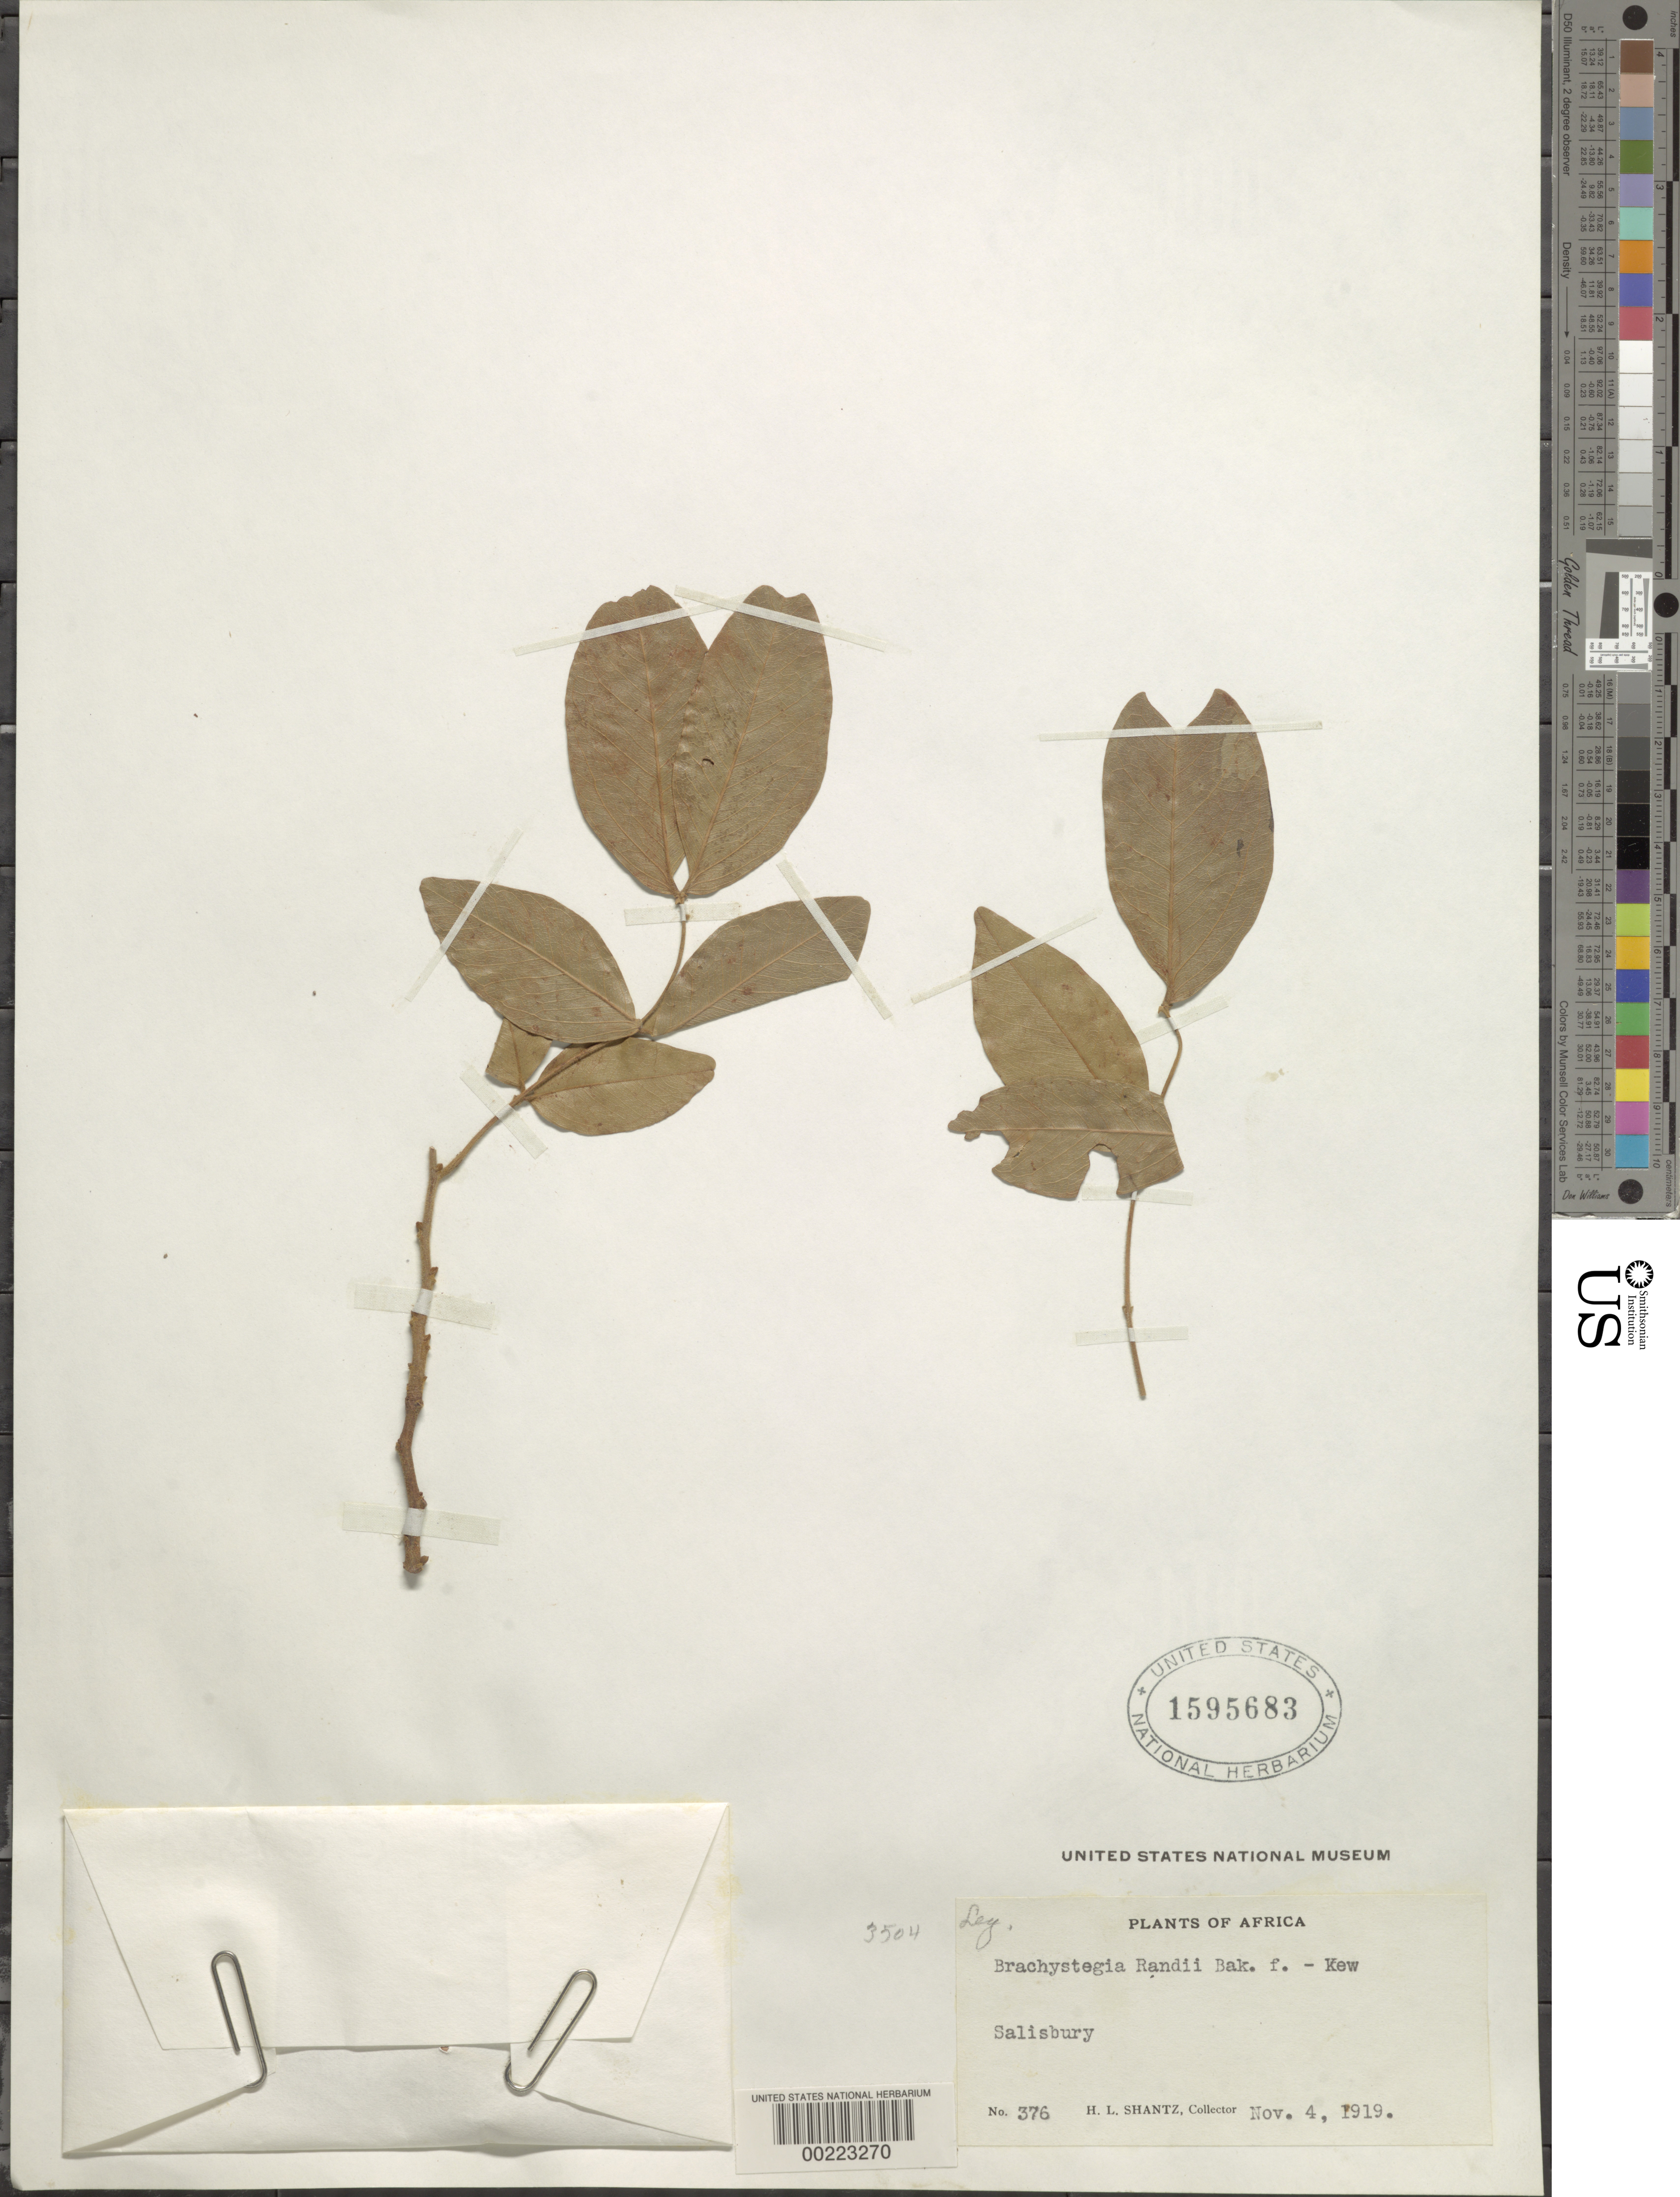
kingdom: Plantae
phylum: Tracheophyta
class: Magnoliopsida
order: Fabales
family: Fabaceae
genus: Brachystegia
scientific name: Brachystegia randii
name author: Baker f.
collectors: H. Shantz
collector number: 376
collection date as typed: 04 Nov 1919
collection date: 1919-11-04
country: Zambia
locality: Salisbury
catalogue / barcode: US 1595683